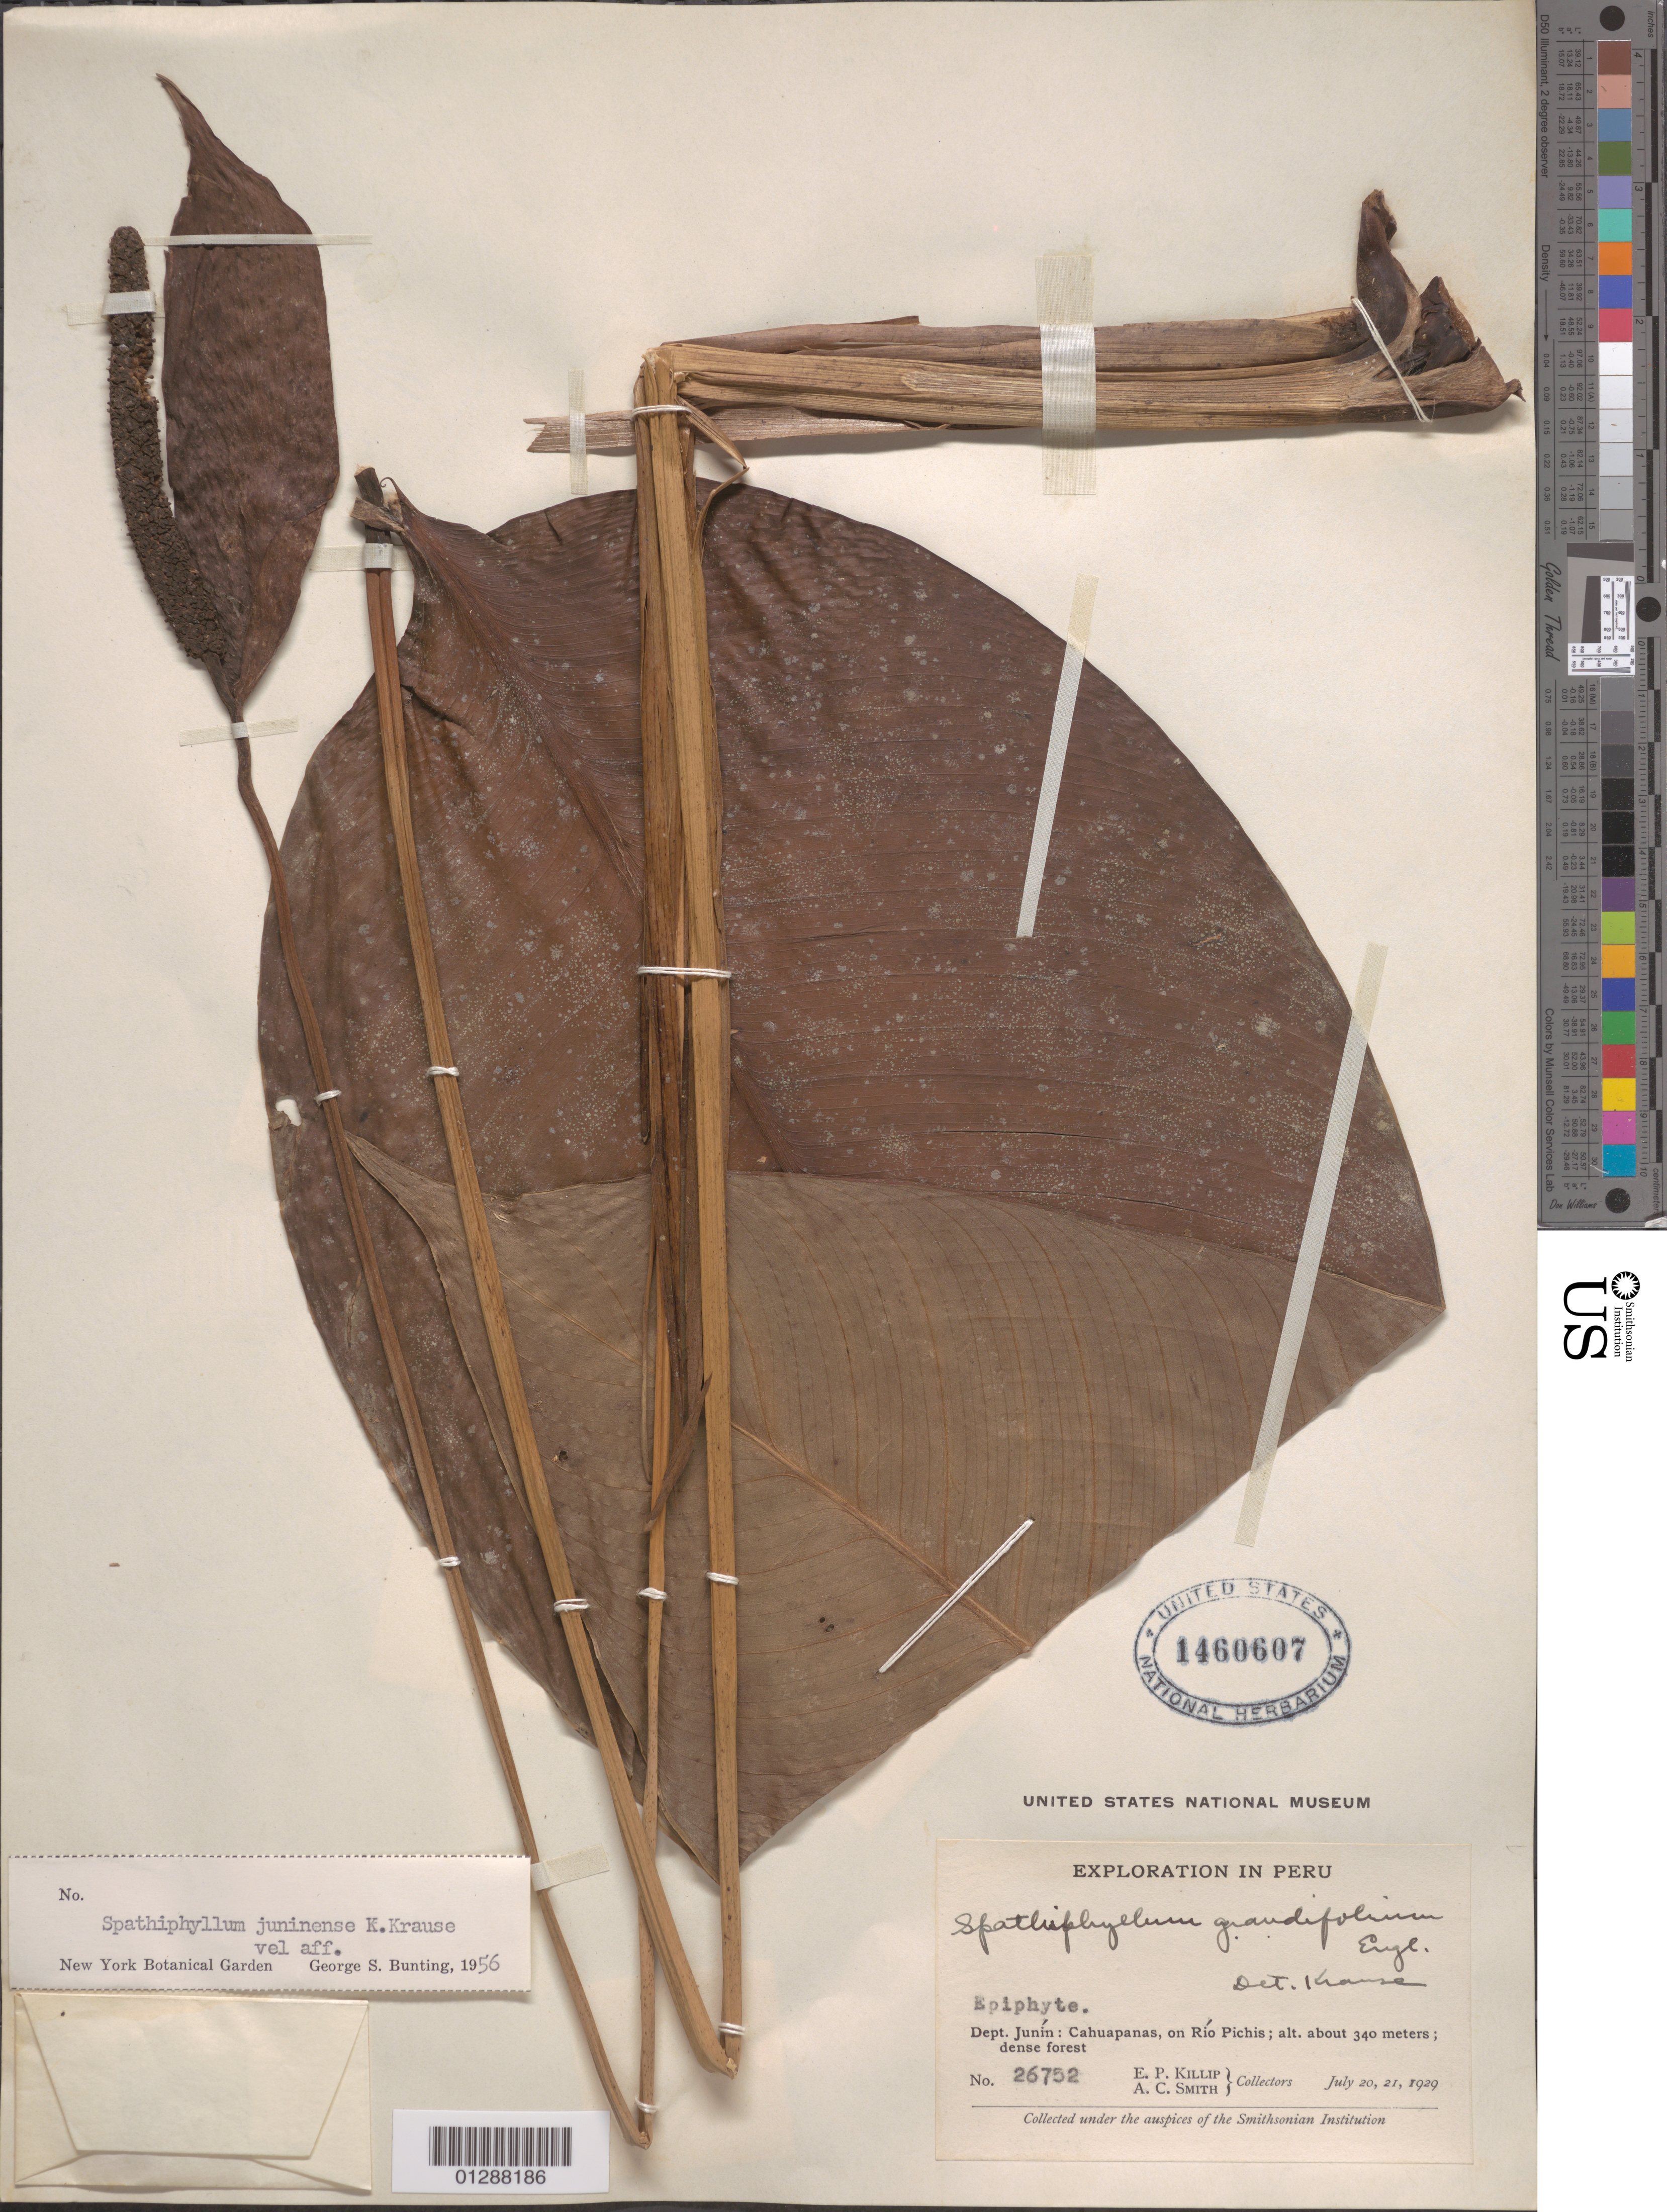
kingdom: Plantae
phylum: Tracheophyta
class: Liliopsida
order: Alismatales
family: Araceae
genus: Spathiphyllum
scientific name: Spathiphyllum juninense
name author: K. Krause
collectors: E. P. Killip & A. C. Smith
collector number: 26752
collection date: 1929-07-20/1929-07-21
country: Peru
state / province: Junín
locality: Dept. Junín: Cahuapanas, on Río Pichis.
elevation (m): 340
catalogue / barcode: US 1460607